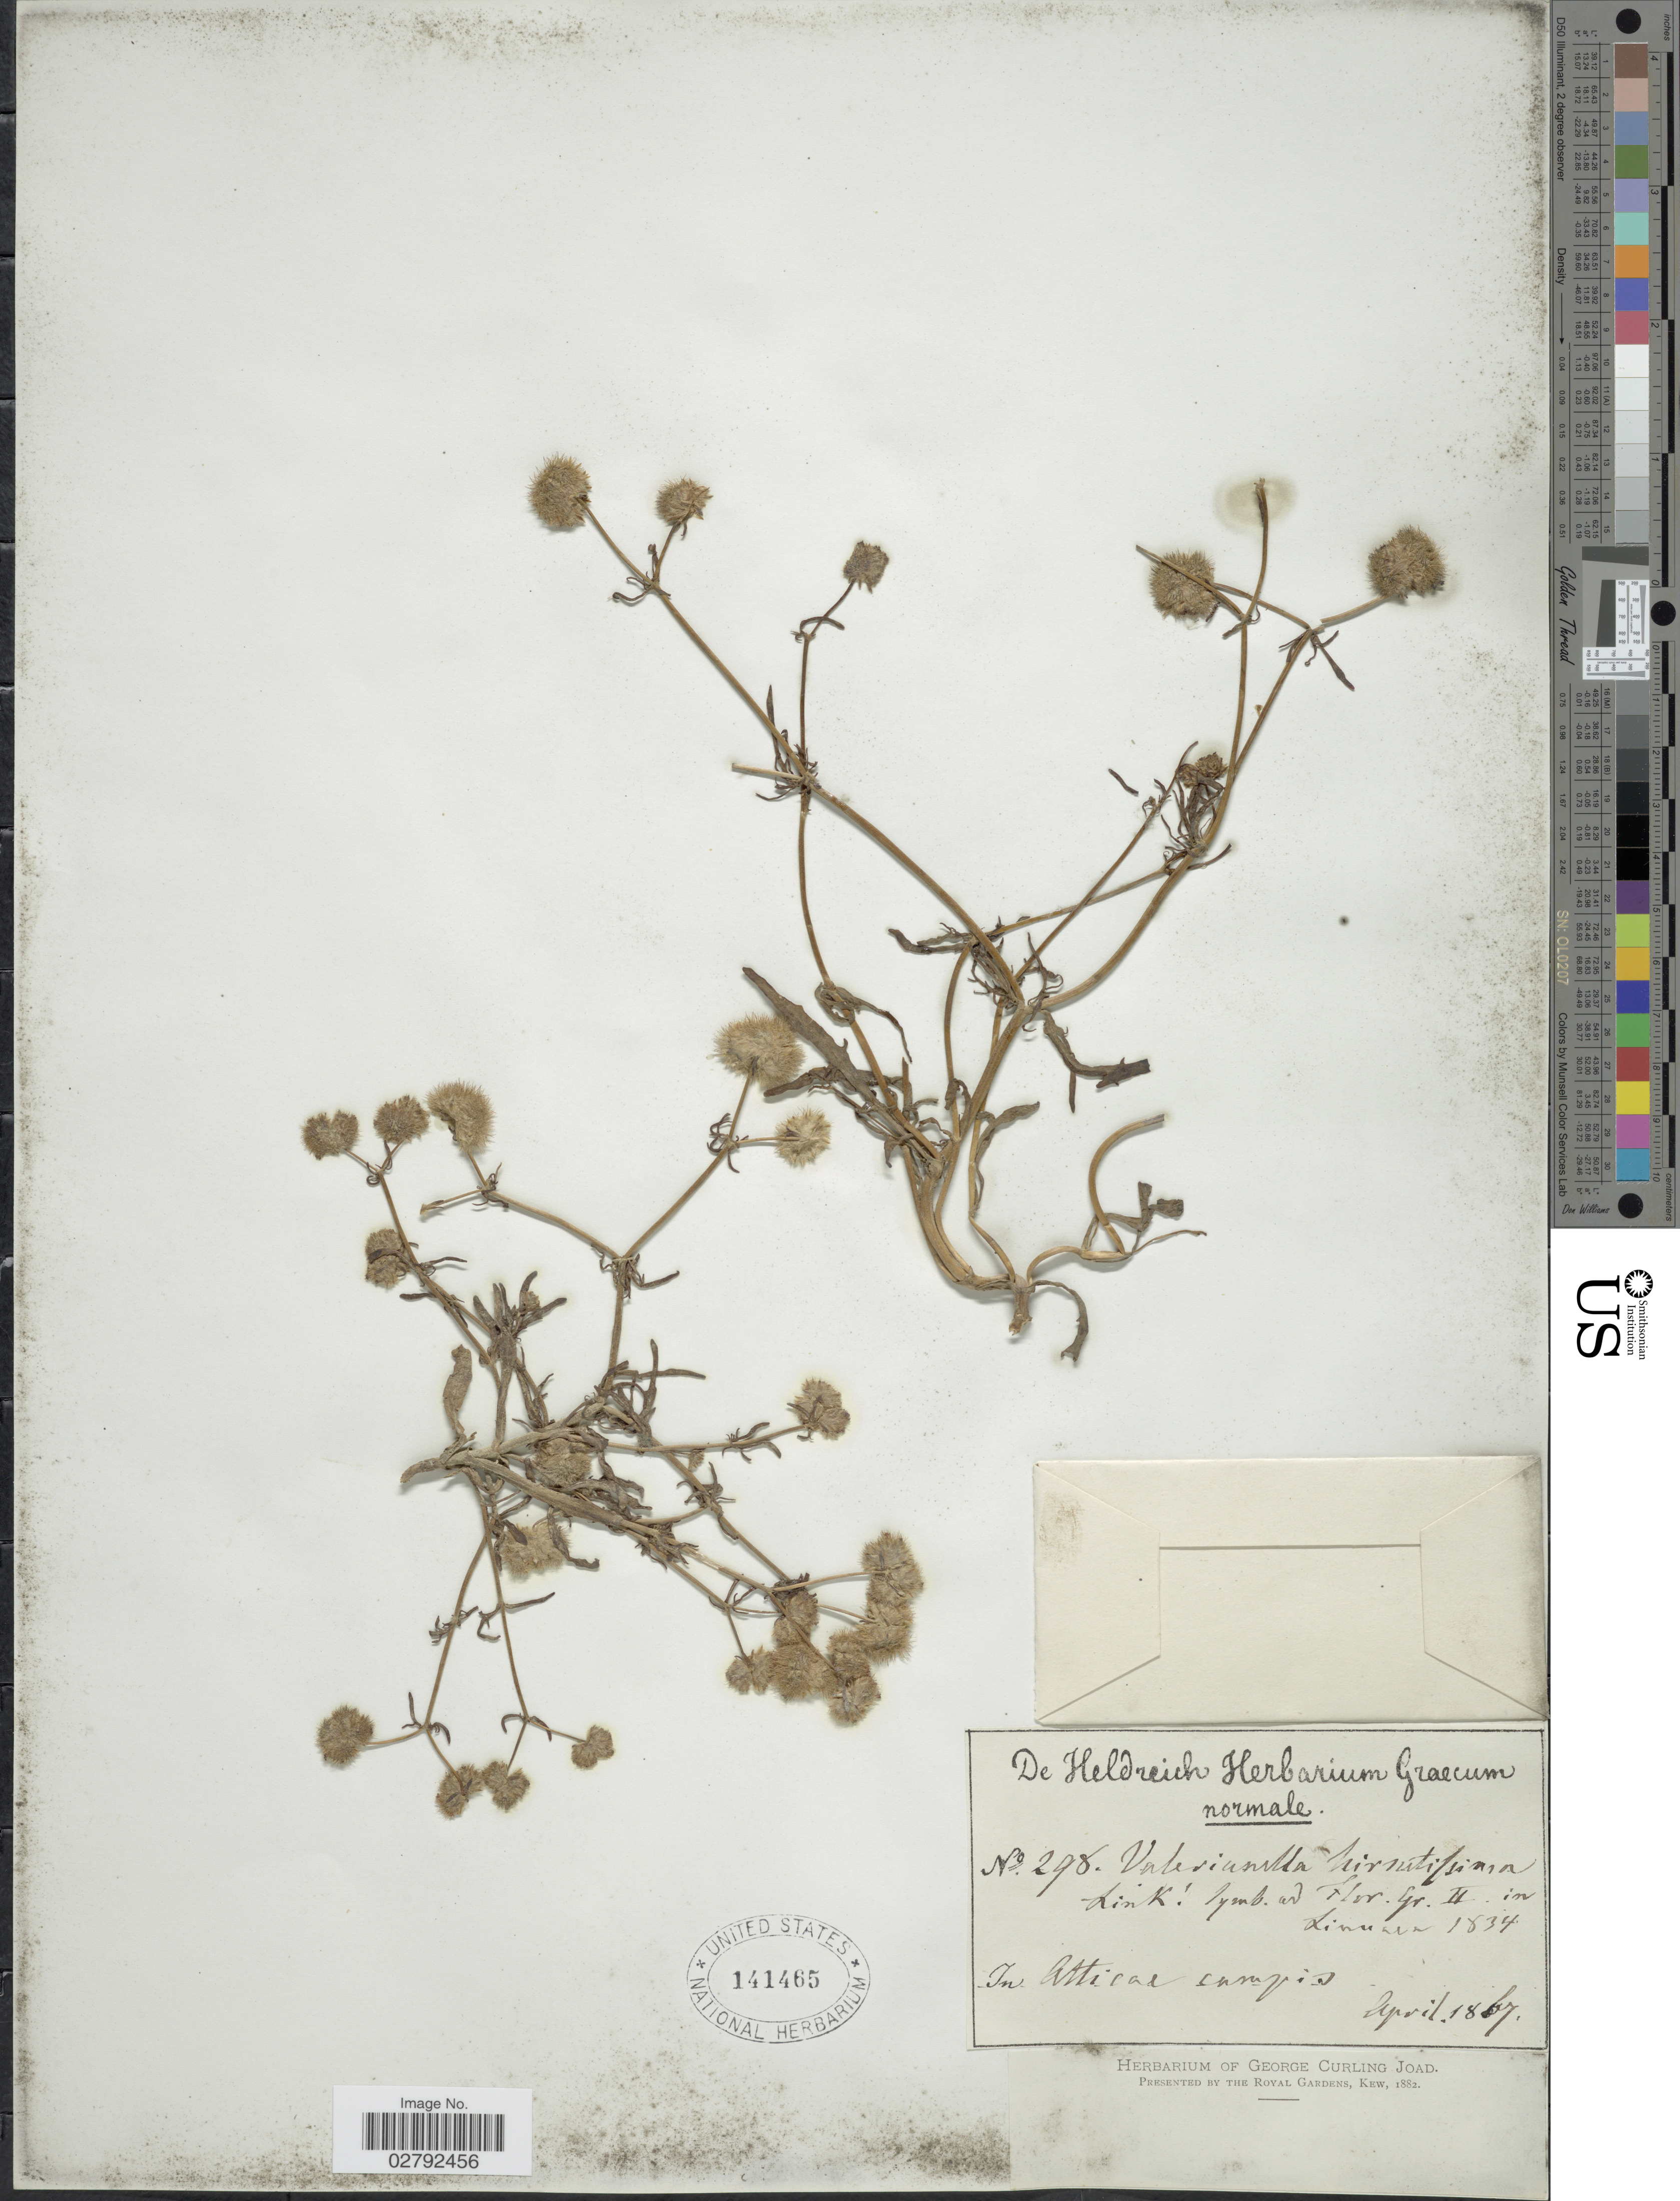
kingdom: Plantae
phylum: Tracheophyta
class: Magnoliopsida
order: Dipsacales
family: Caprifoliaceae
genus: Valerianella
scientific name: Valerianella hirsutissima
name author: Link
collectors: -. De Heldreich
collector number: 298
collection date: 1867-04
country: Greece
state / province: Attica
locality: In Atticae campis.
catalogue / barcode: US 141465